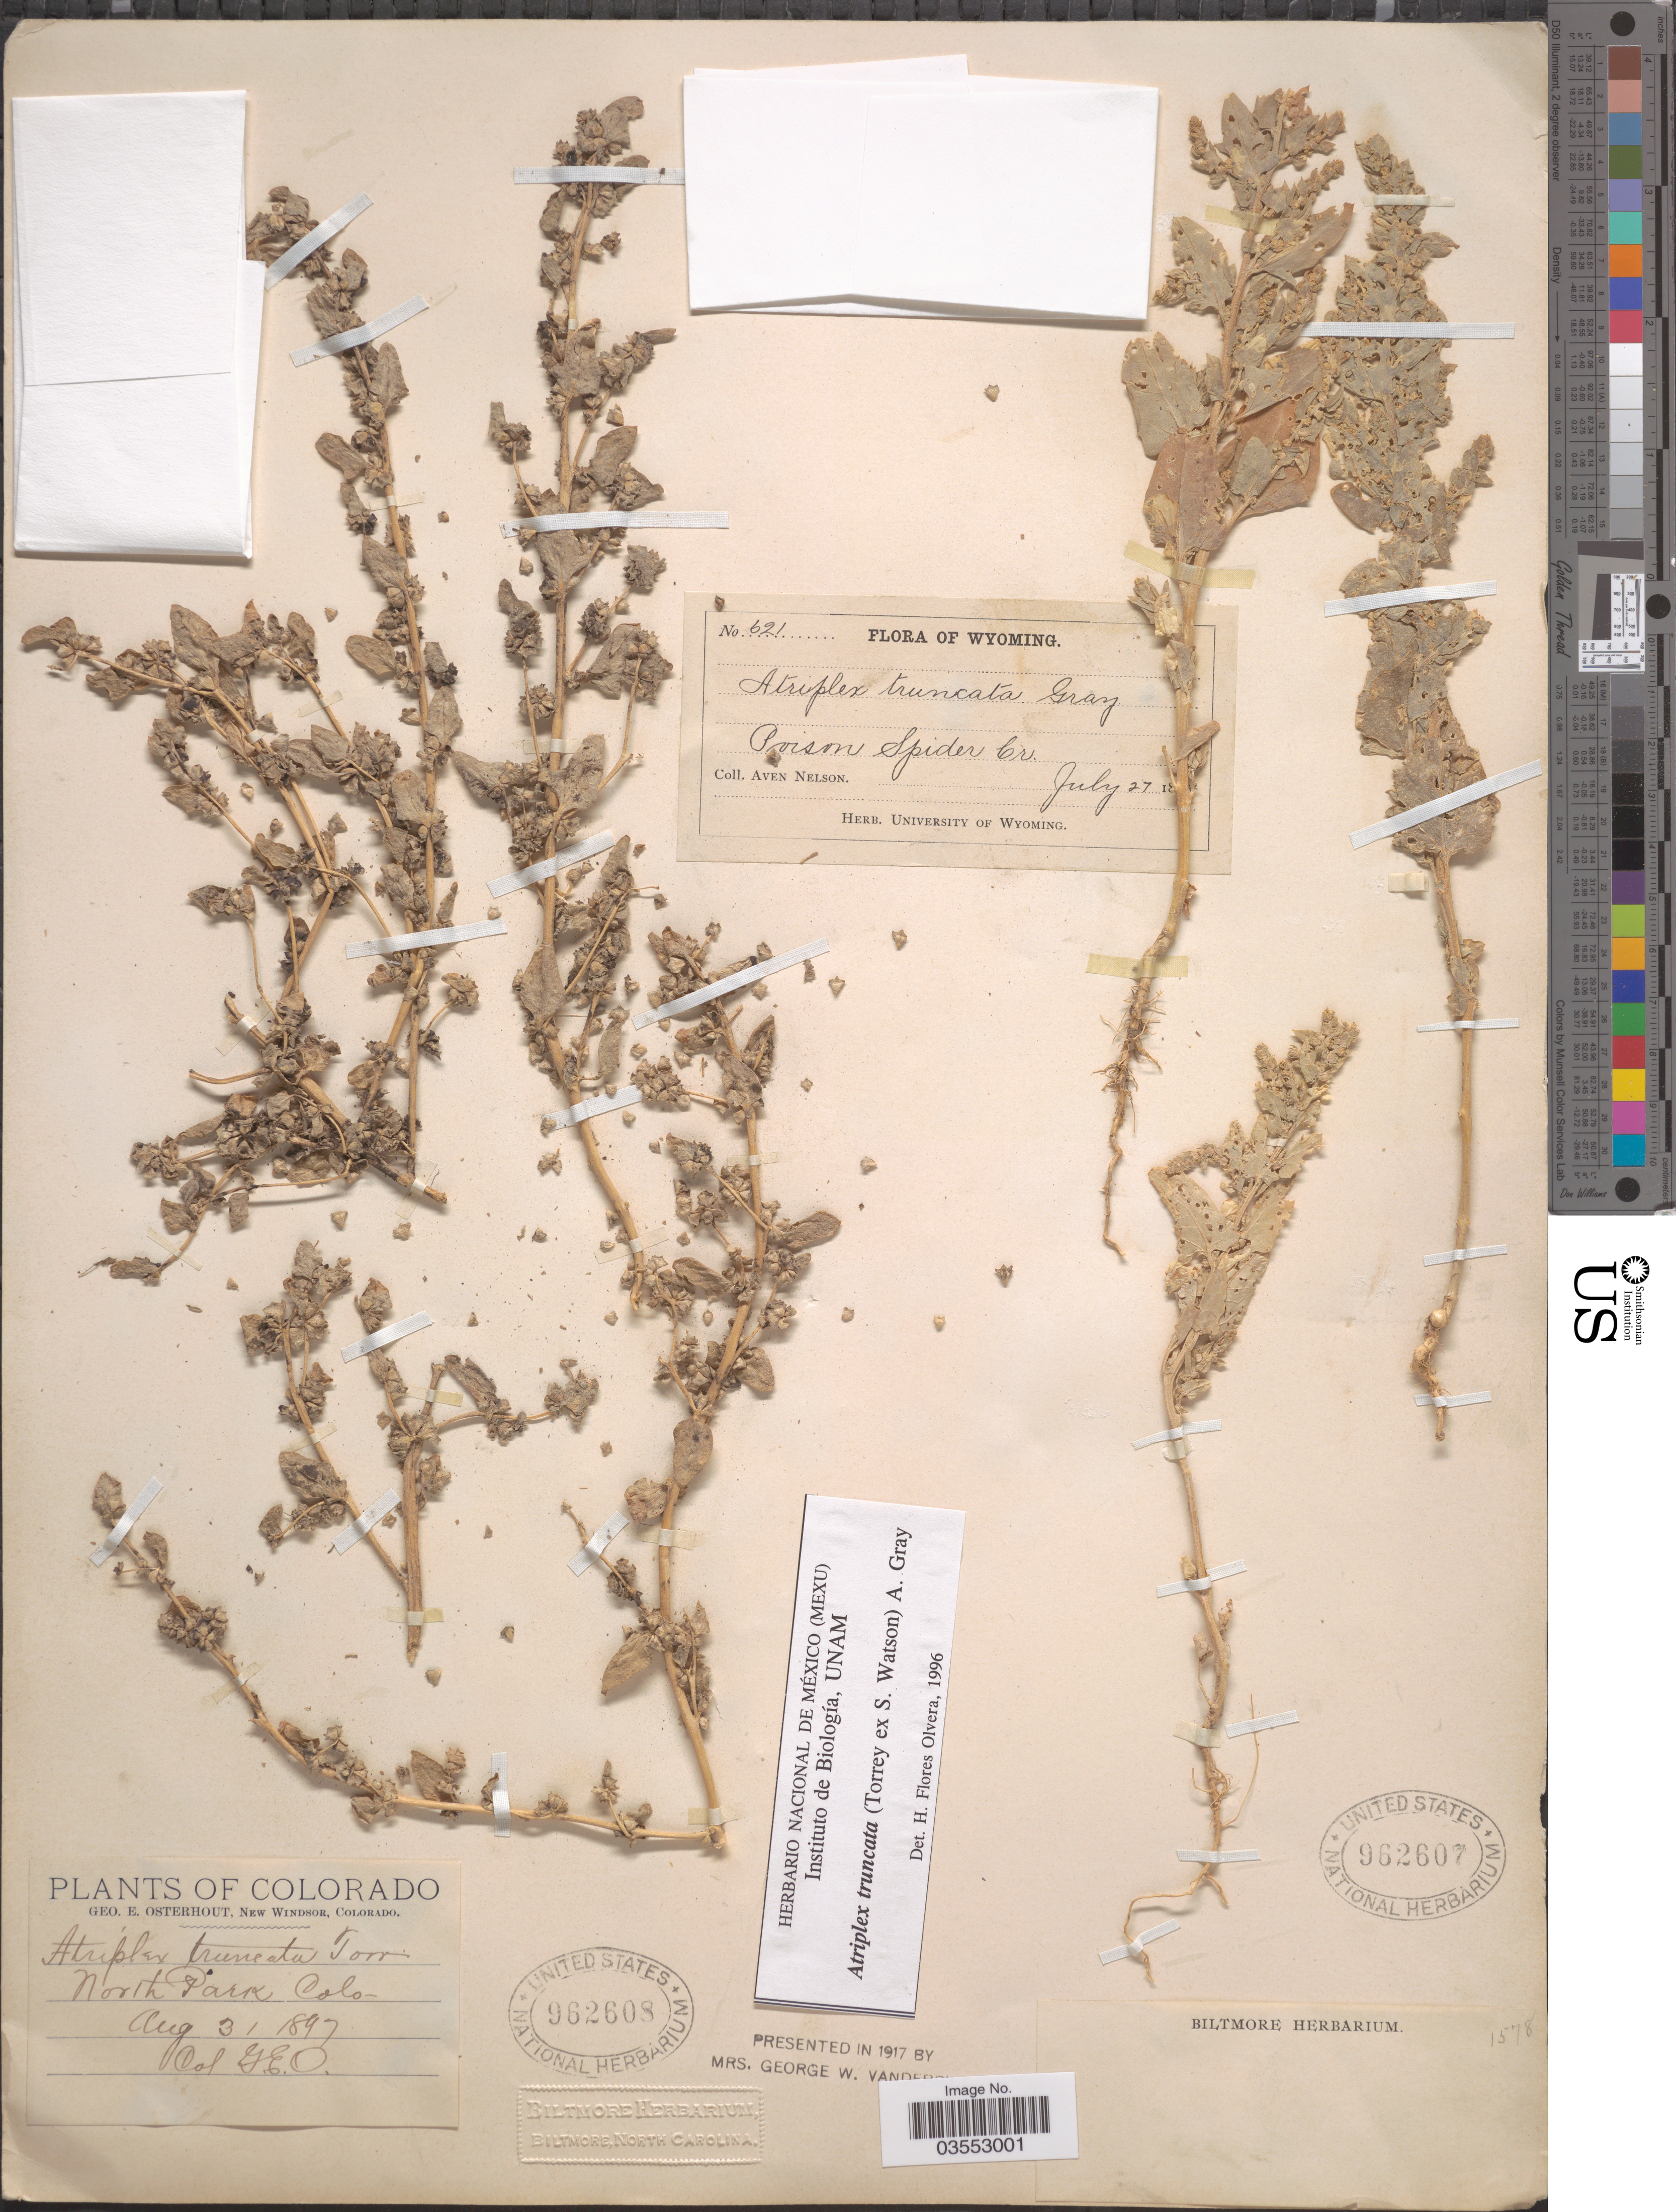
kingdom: Plantae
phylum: Tracheophyta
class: Magnoliopsida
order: Caryophyllales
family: Amaranthaceae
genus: Atriplex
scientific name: Atriplex truncata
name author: (Torr. ex S. Watson) A. Gray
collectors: G. Osterhout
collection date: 1897-08-31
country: United States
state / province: Colorado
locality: North Park.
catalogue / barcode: US 962608